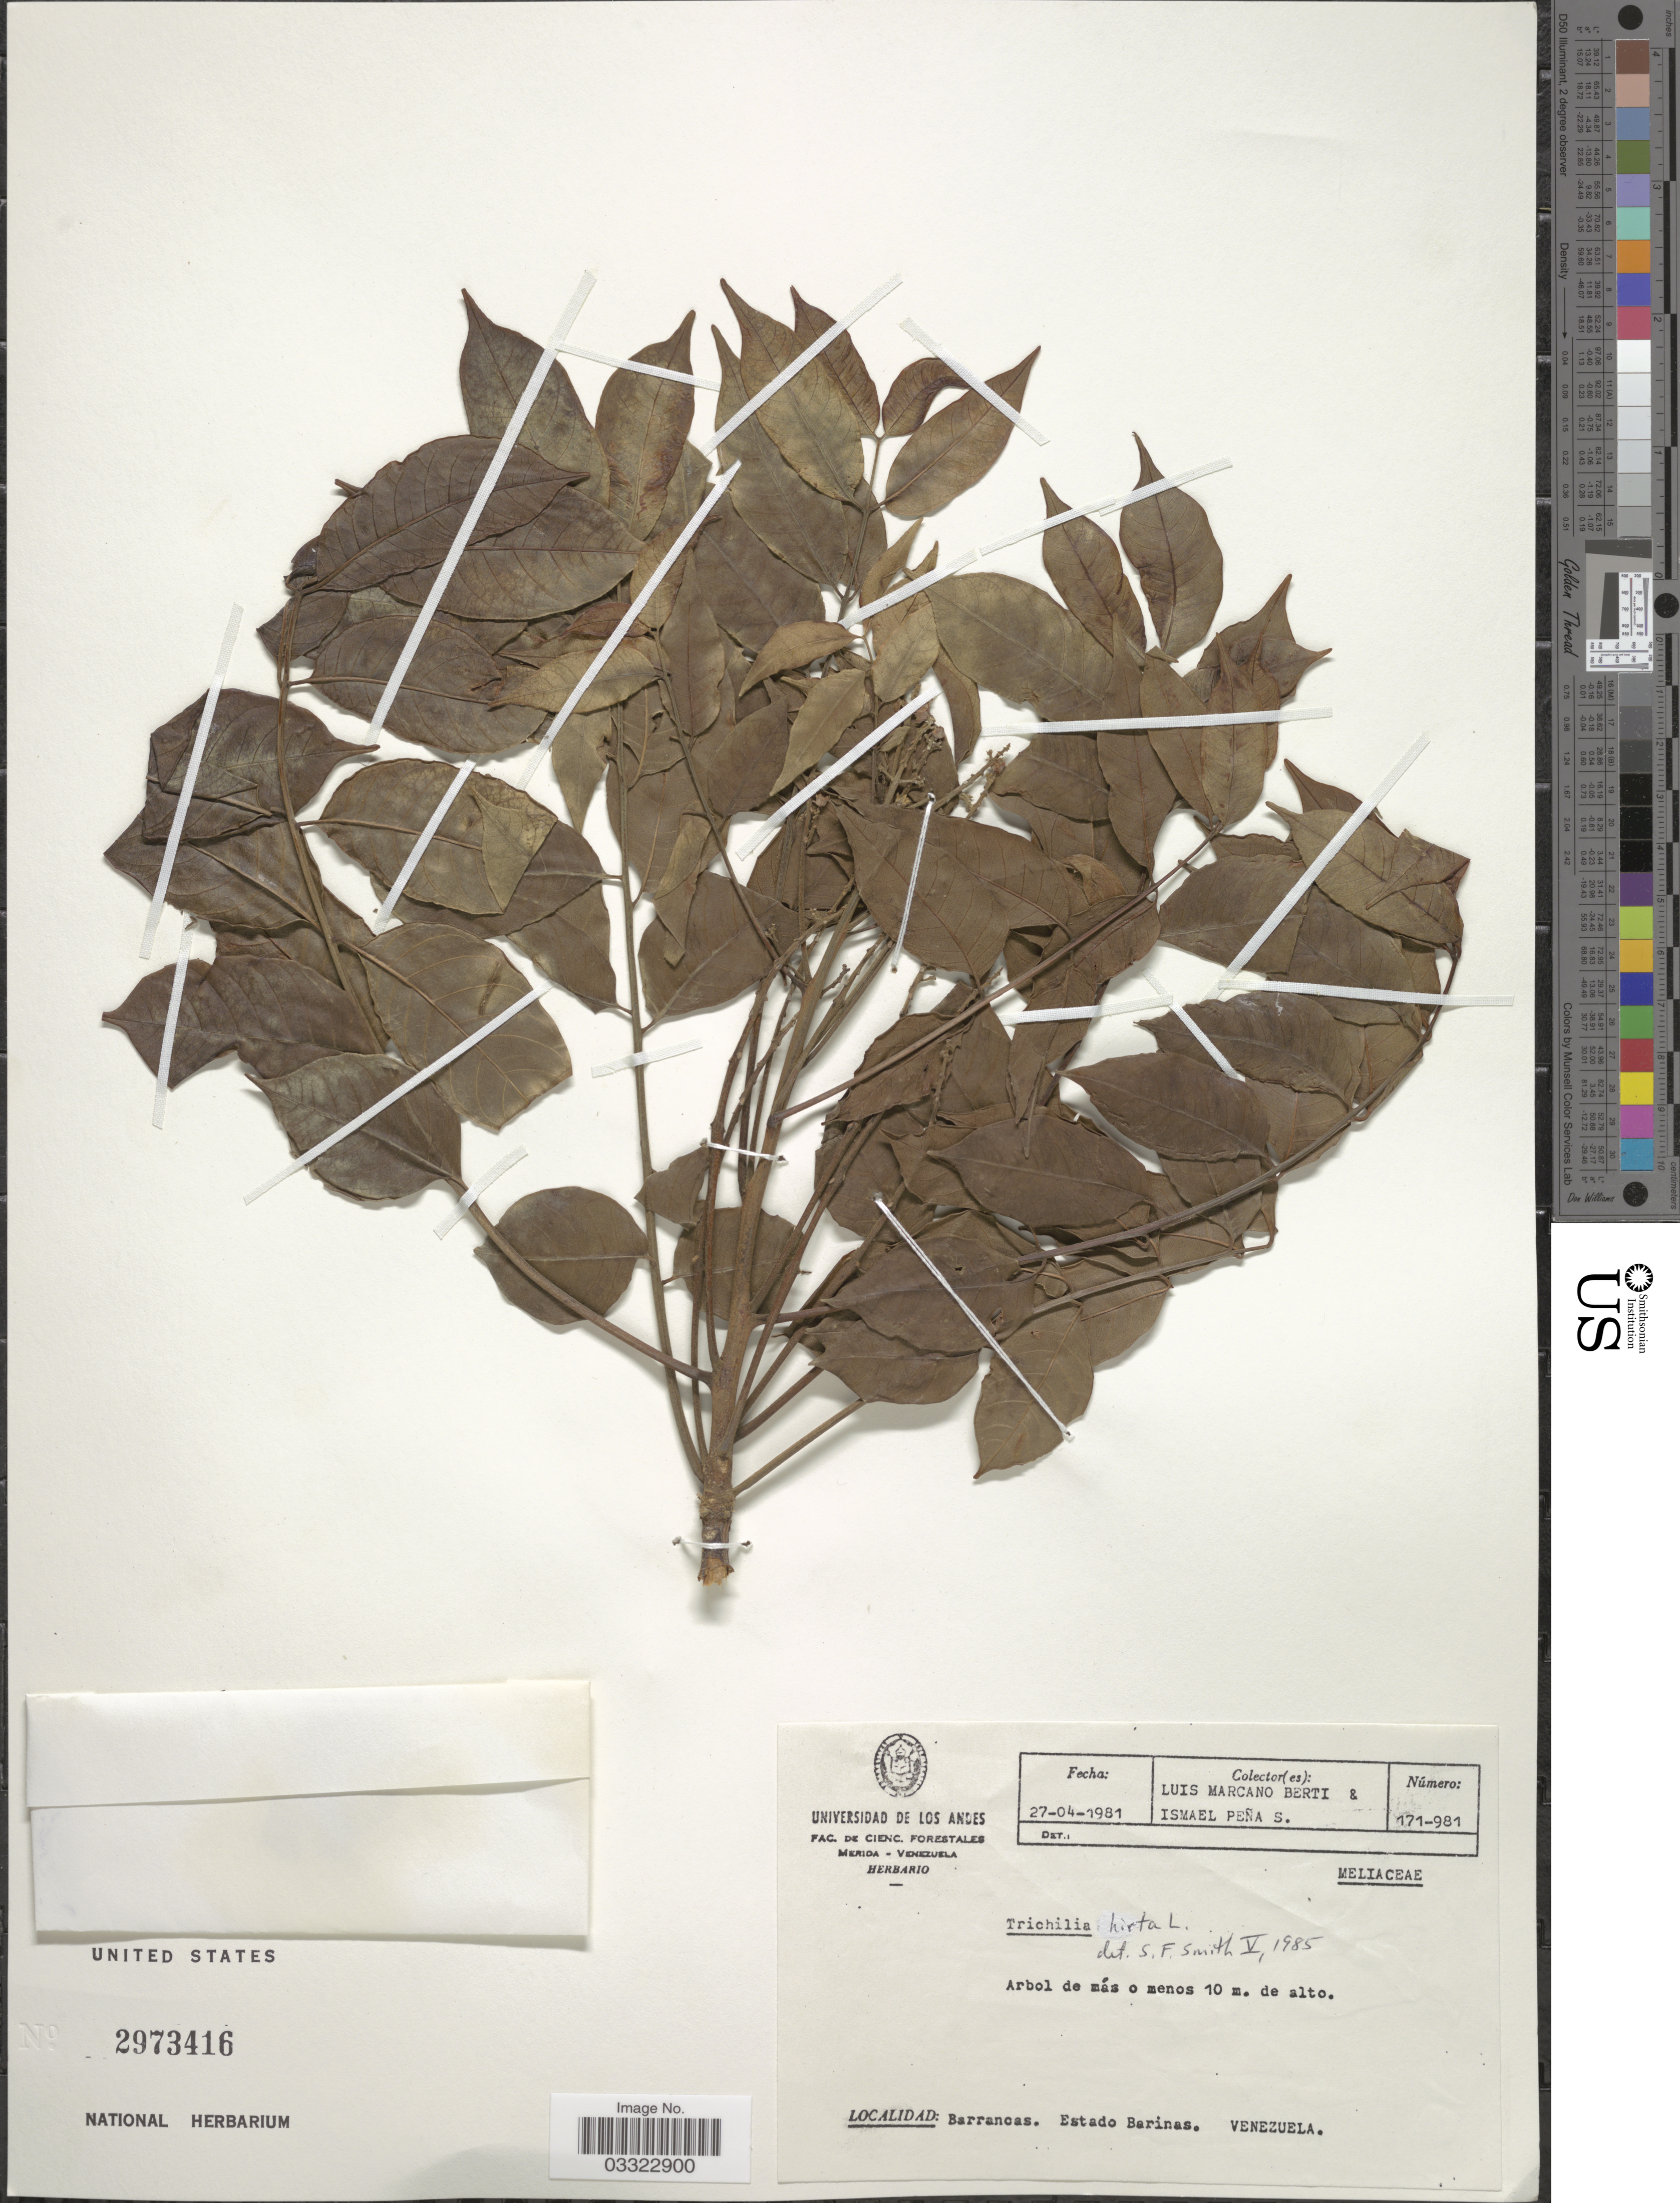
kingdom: Plantae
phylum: Tracheophyta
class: Magnoliopsida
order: Sapindales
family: Meliaceae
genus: Trichilia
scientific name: Trichilia hirta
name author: L.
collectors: L. Marcano-Berti & I. Peña S.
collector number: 171-981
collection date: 1981-04-27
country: Venezuela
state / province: Barinas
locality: Barrancas.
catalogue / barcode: US 2973416